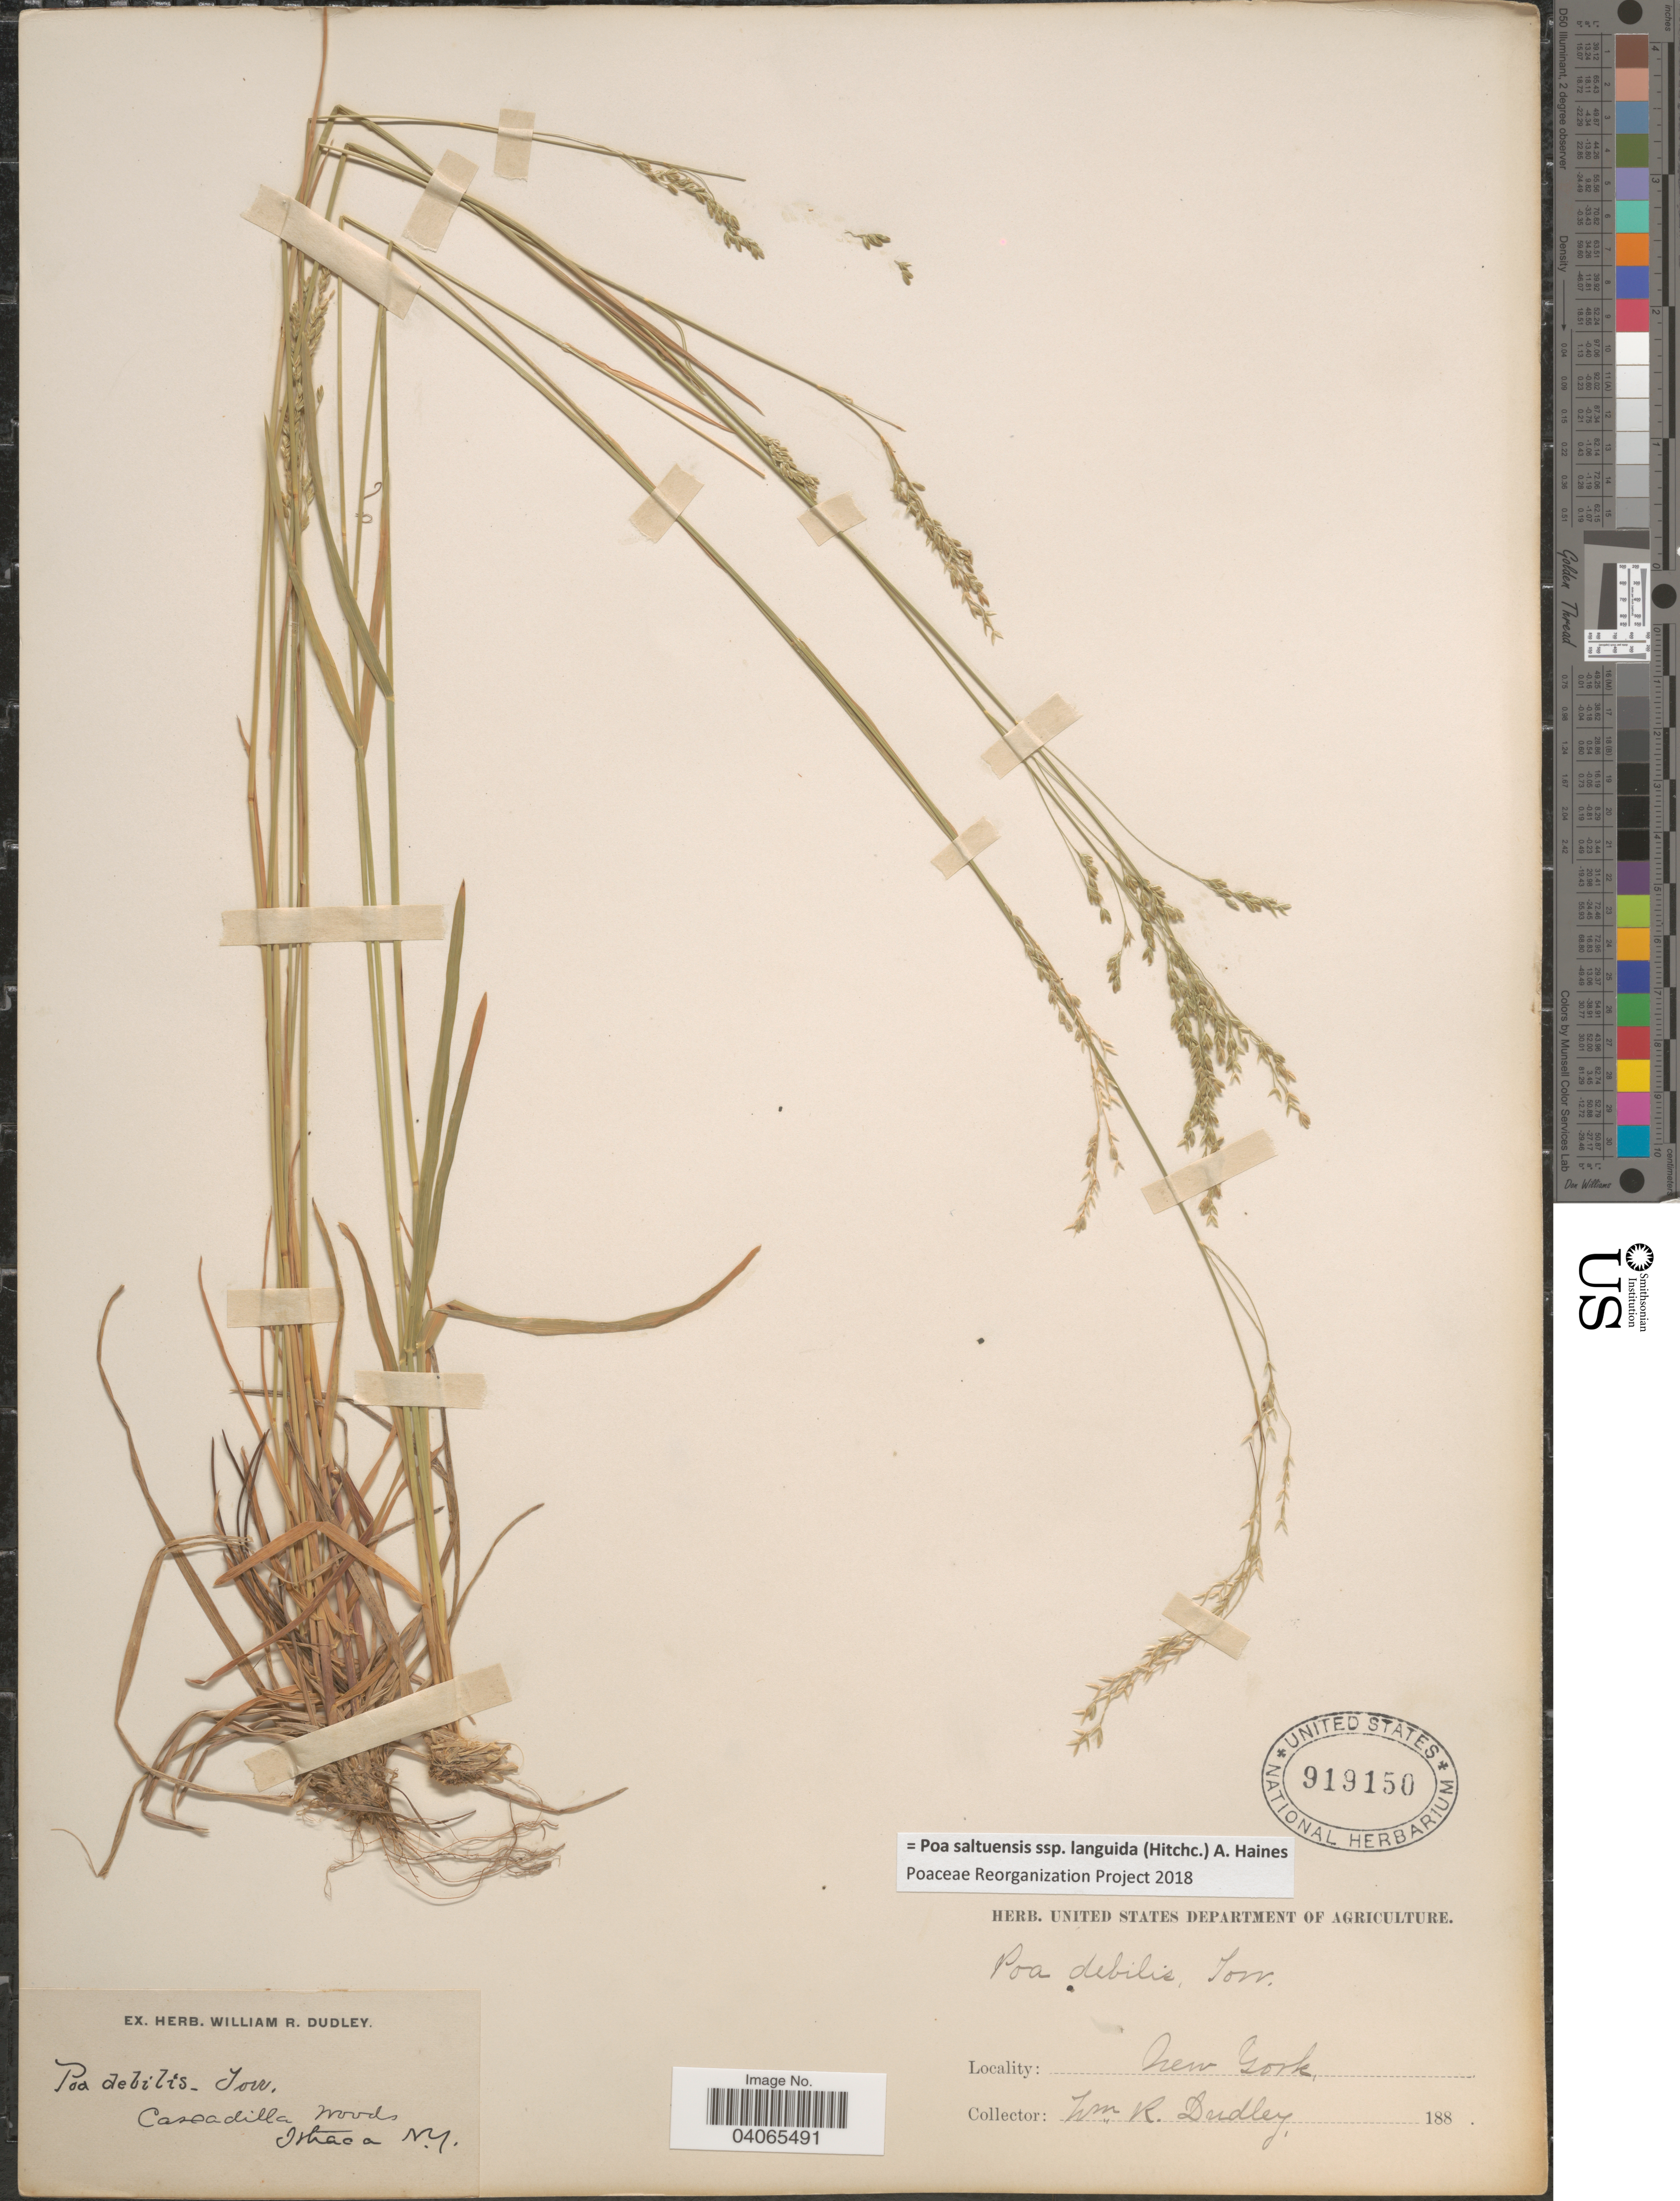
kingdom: Plantae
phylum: Tracheophyta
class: Liliopsida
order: Poales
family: Poaceae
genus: Poa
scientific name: Poa saltuensis subsp. languida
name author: (Hitchc.) A. Haines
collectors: W. Dudley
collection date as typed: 188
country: United States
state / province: New York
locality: Cascadilla Woods. Ithaca.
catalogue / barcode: US 919150